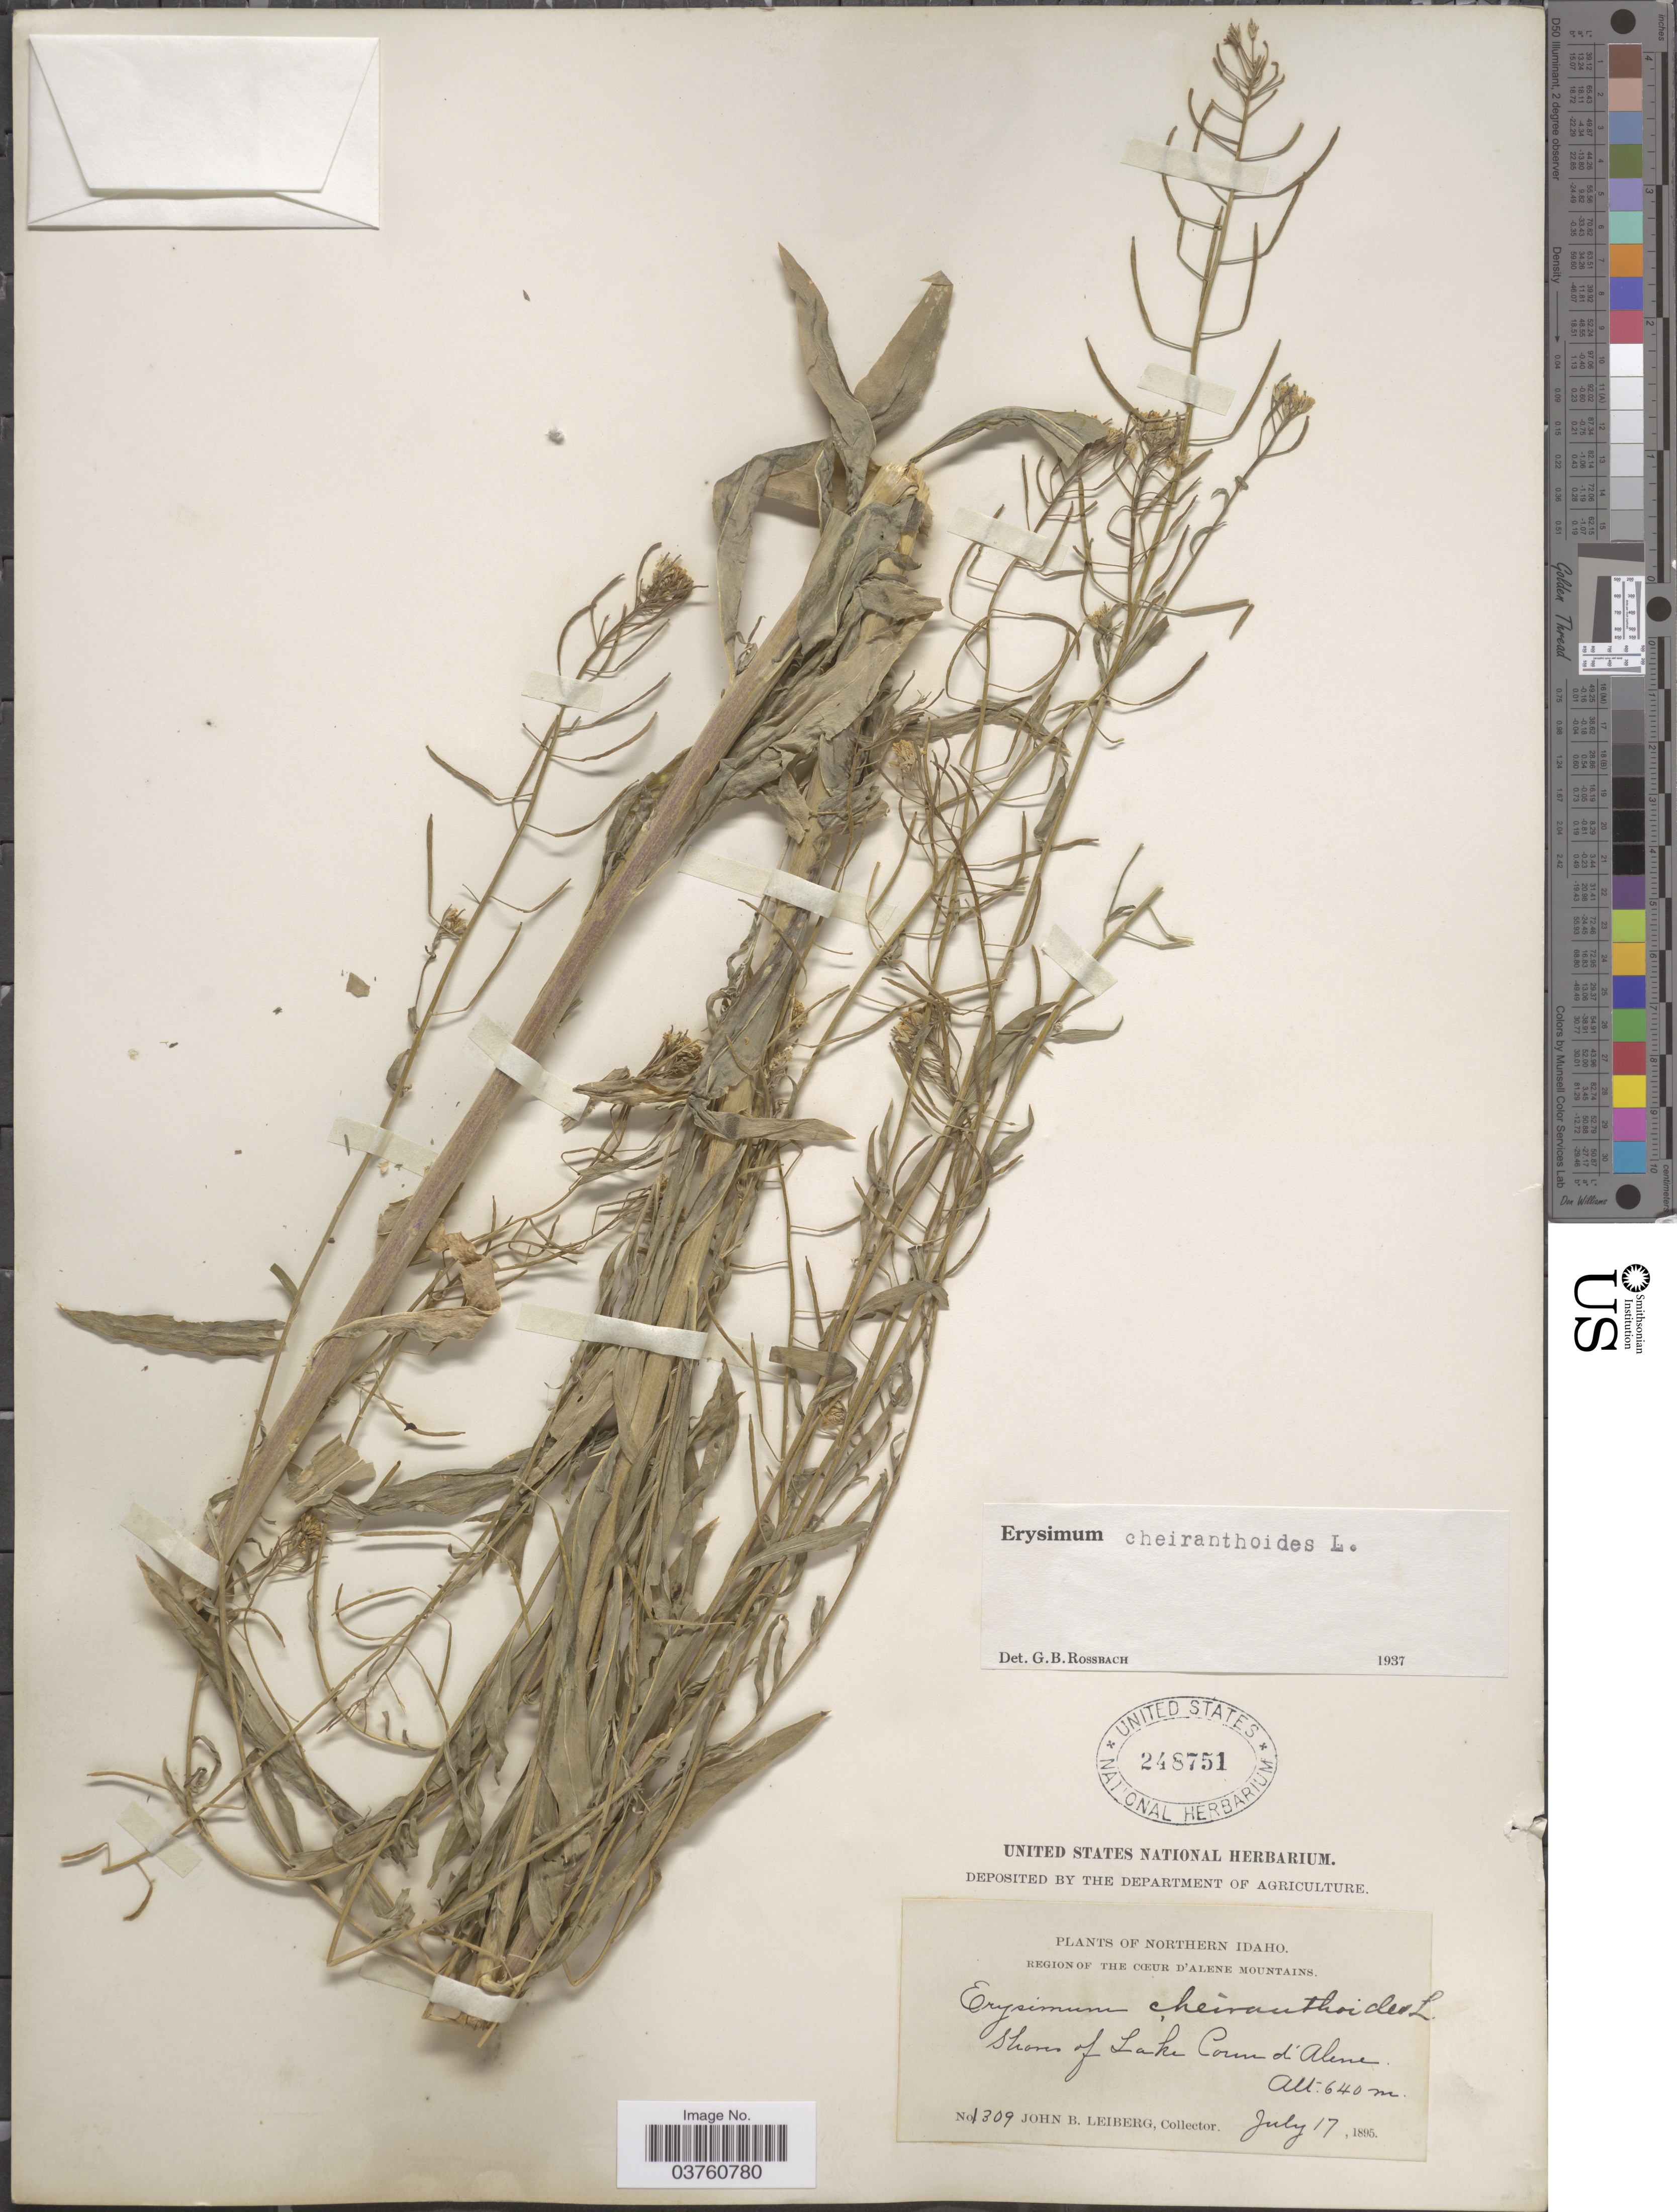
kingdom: Plantae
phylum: Tracheophyta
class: Magnoliopsida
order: Brassicales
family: Brassicaceae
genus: Erysimum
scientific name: Erysimum cheiranthoides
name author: L.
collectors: J. B. Leiberg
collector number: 1309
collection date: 1895-07-17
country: United States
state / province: Idaho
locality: Northern Idaho. Region The Cæur D'Alene Mountains. Shores of Lake Couer d'Alene.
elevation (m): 640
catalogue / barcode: US 248751